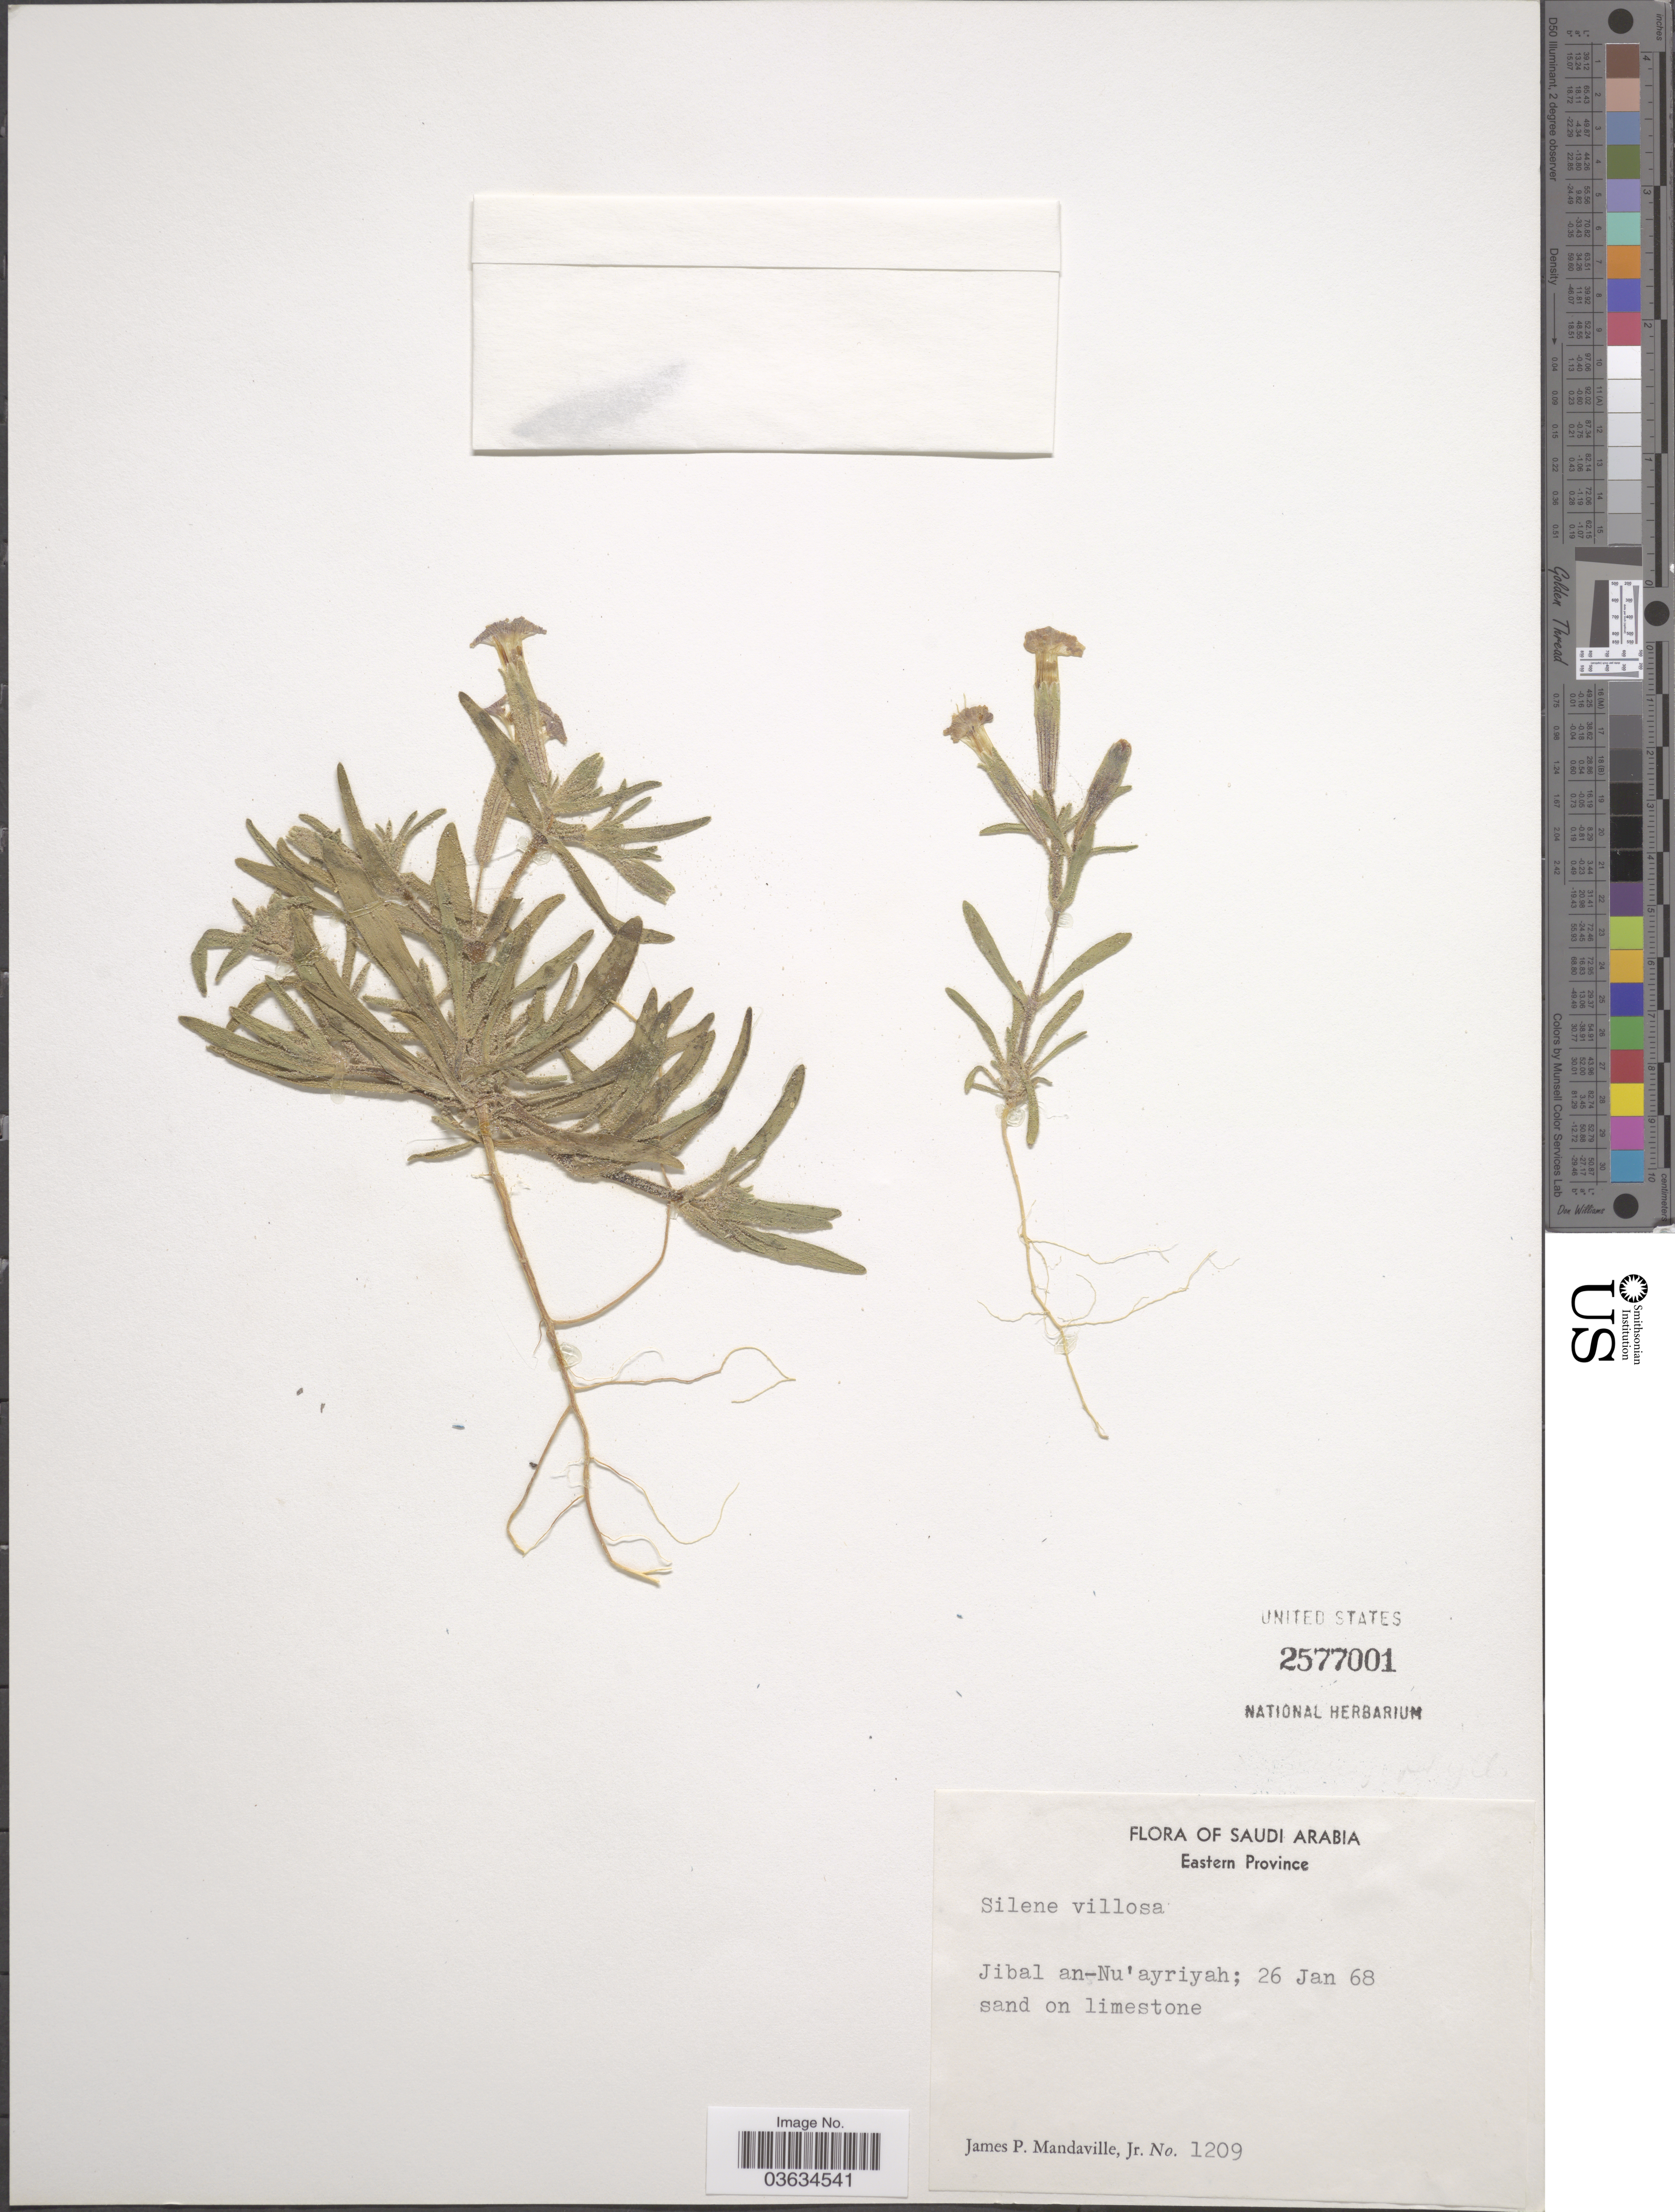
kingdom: Plantae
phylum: Tracheophyta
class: Magnoliopsida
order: Caryophyllales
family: Caryophyllaceae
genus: Silene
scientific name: Silene villosa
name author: Forssk.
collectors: J. Mandaville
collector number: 1209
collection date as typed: Transcribed d/m/y: 26/1/68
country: Saudi Arabia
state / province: Ash Sharqiyah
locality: Eastern Province. Jibal an-Nu'ayriyah.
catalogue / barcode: US 2577001